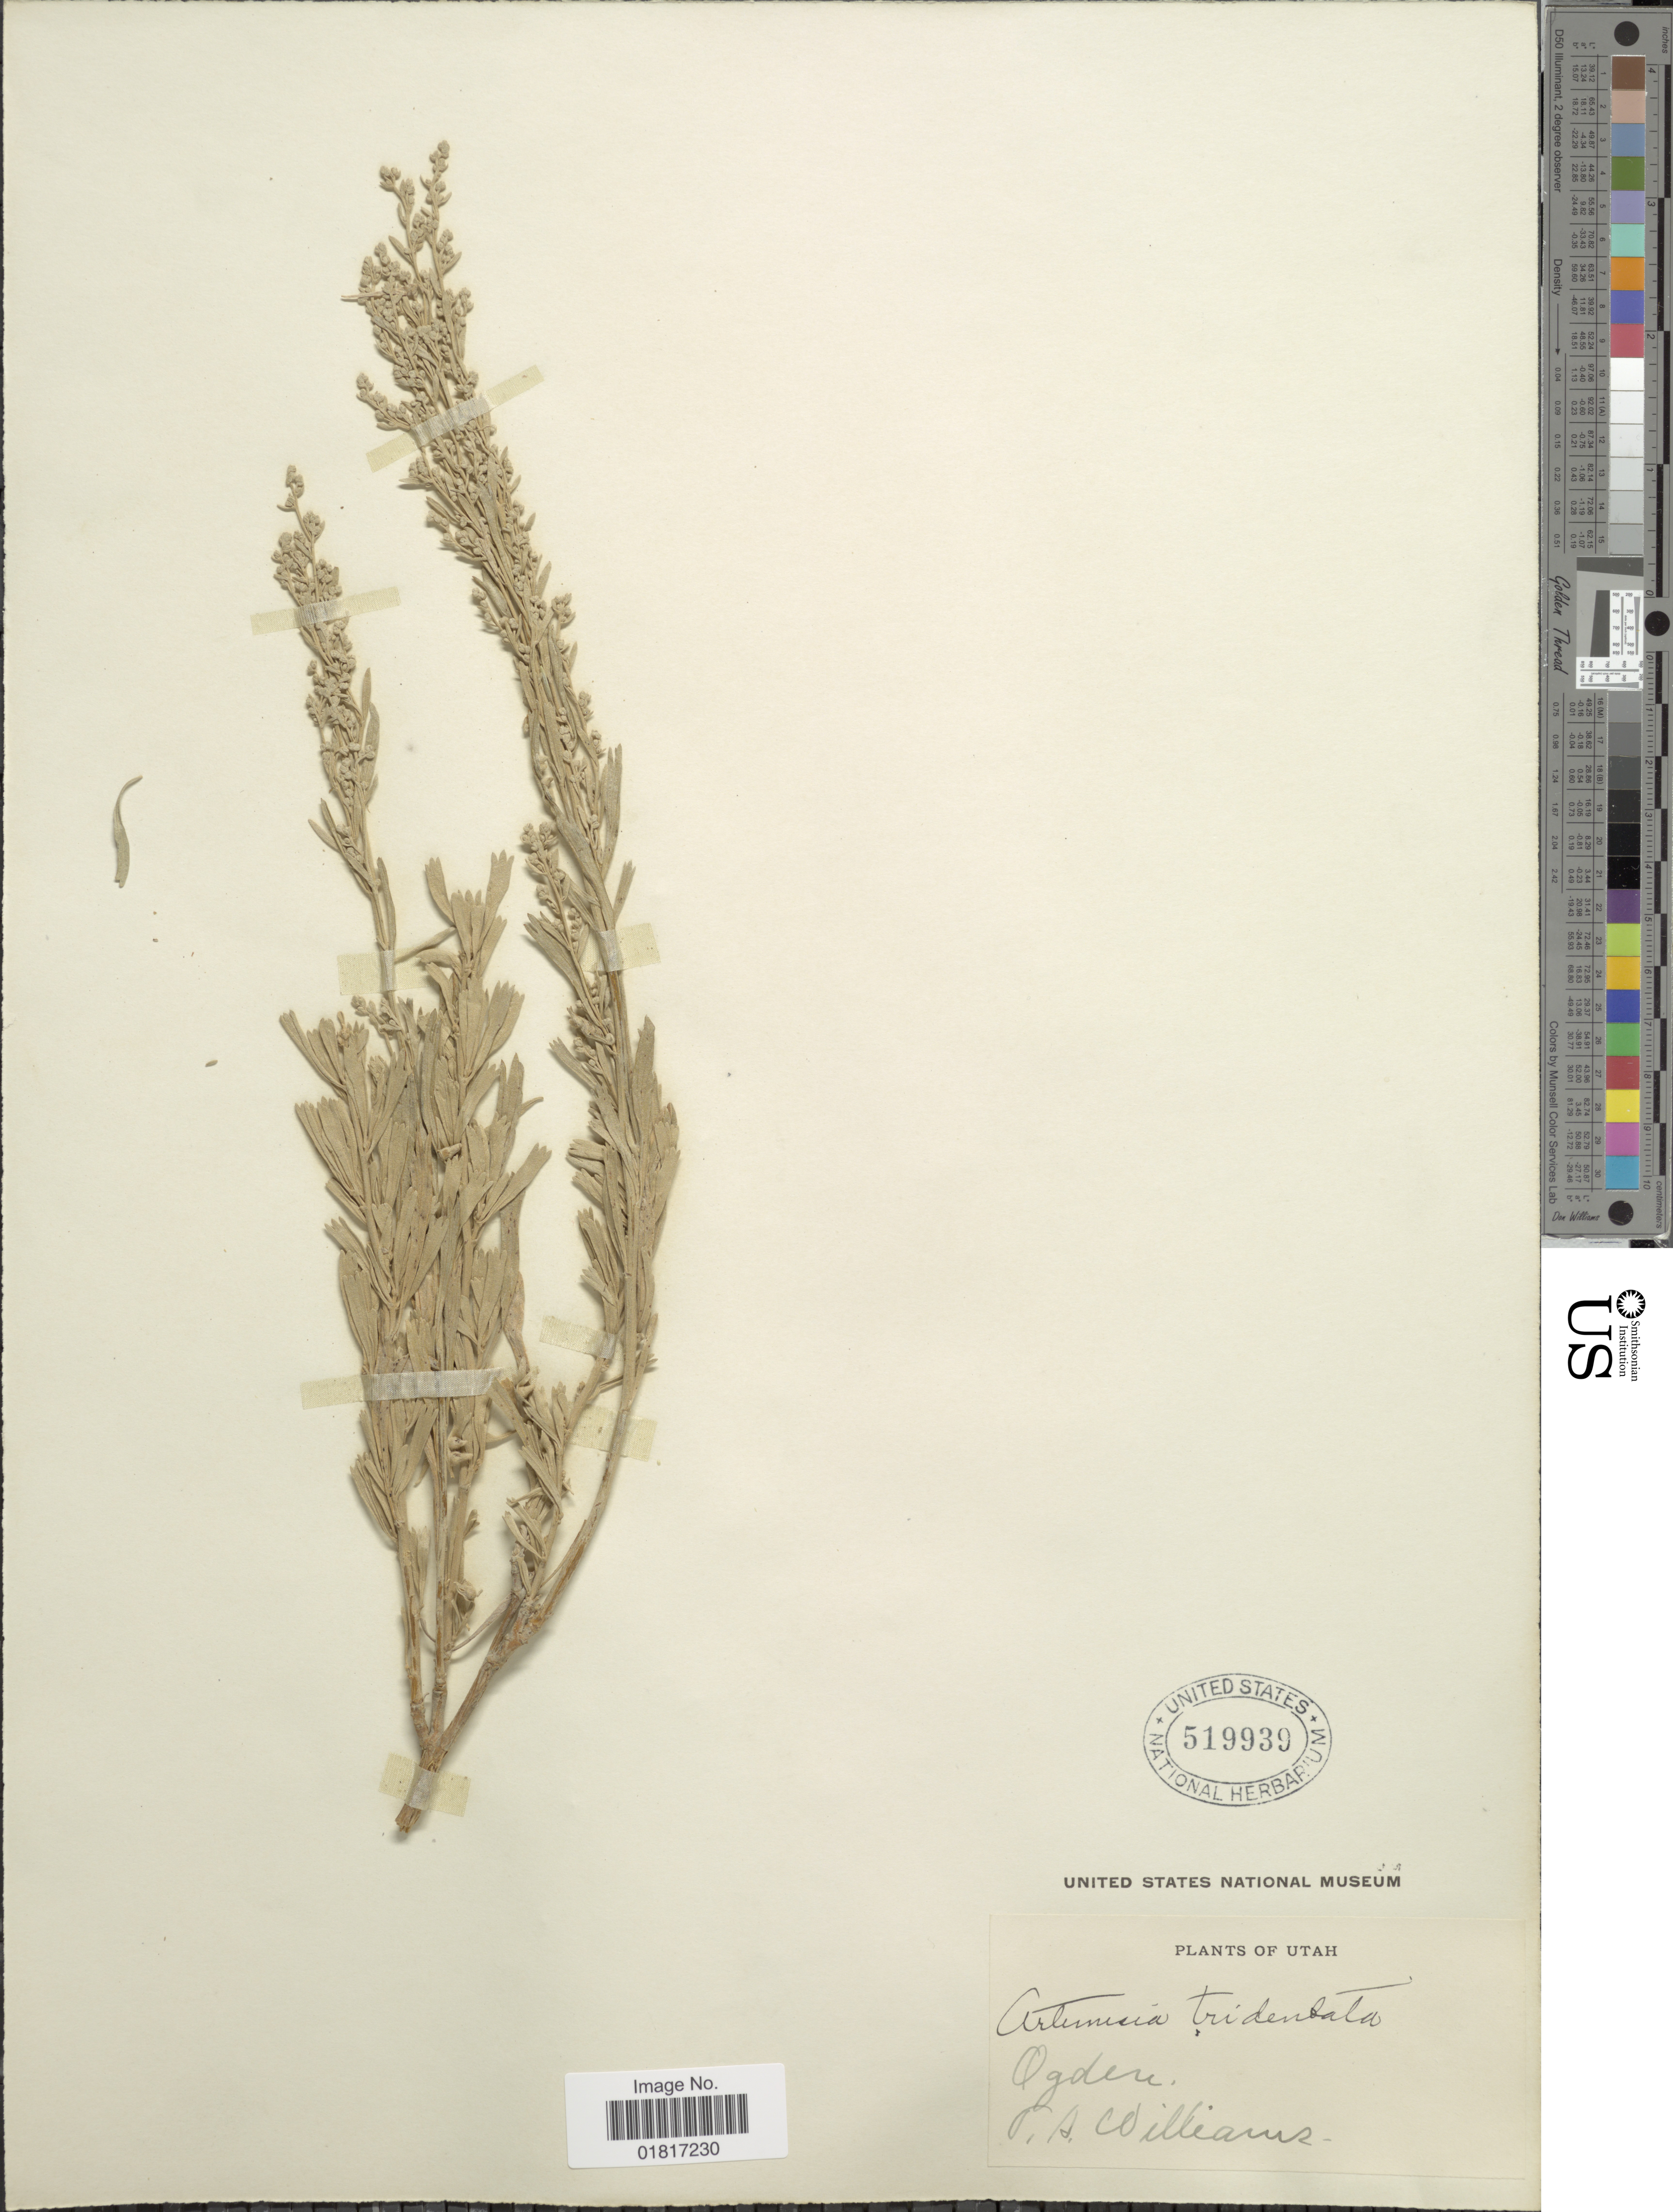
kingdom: Plantae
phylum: Tracheophyta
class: Magnoliopsida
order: Asterales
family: Asteraceae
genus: Artemisia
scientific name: Artemisia tridentata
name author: Nutt.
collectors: T. S. Williams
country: United States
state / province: Utah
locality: Ogden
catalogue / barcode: US 519939